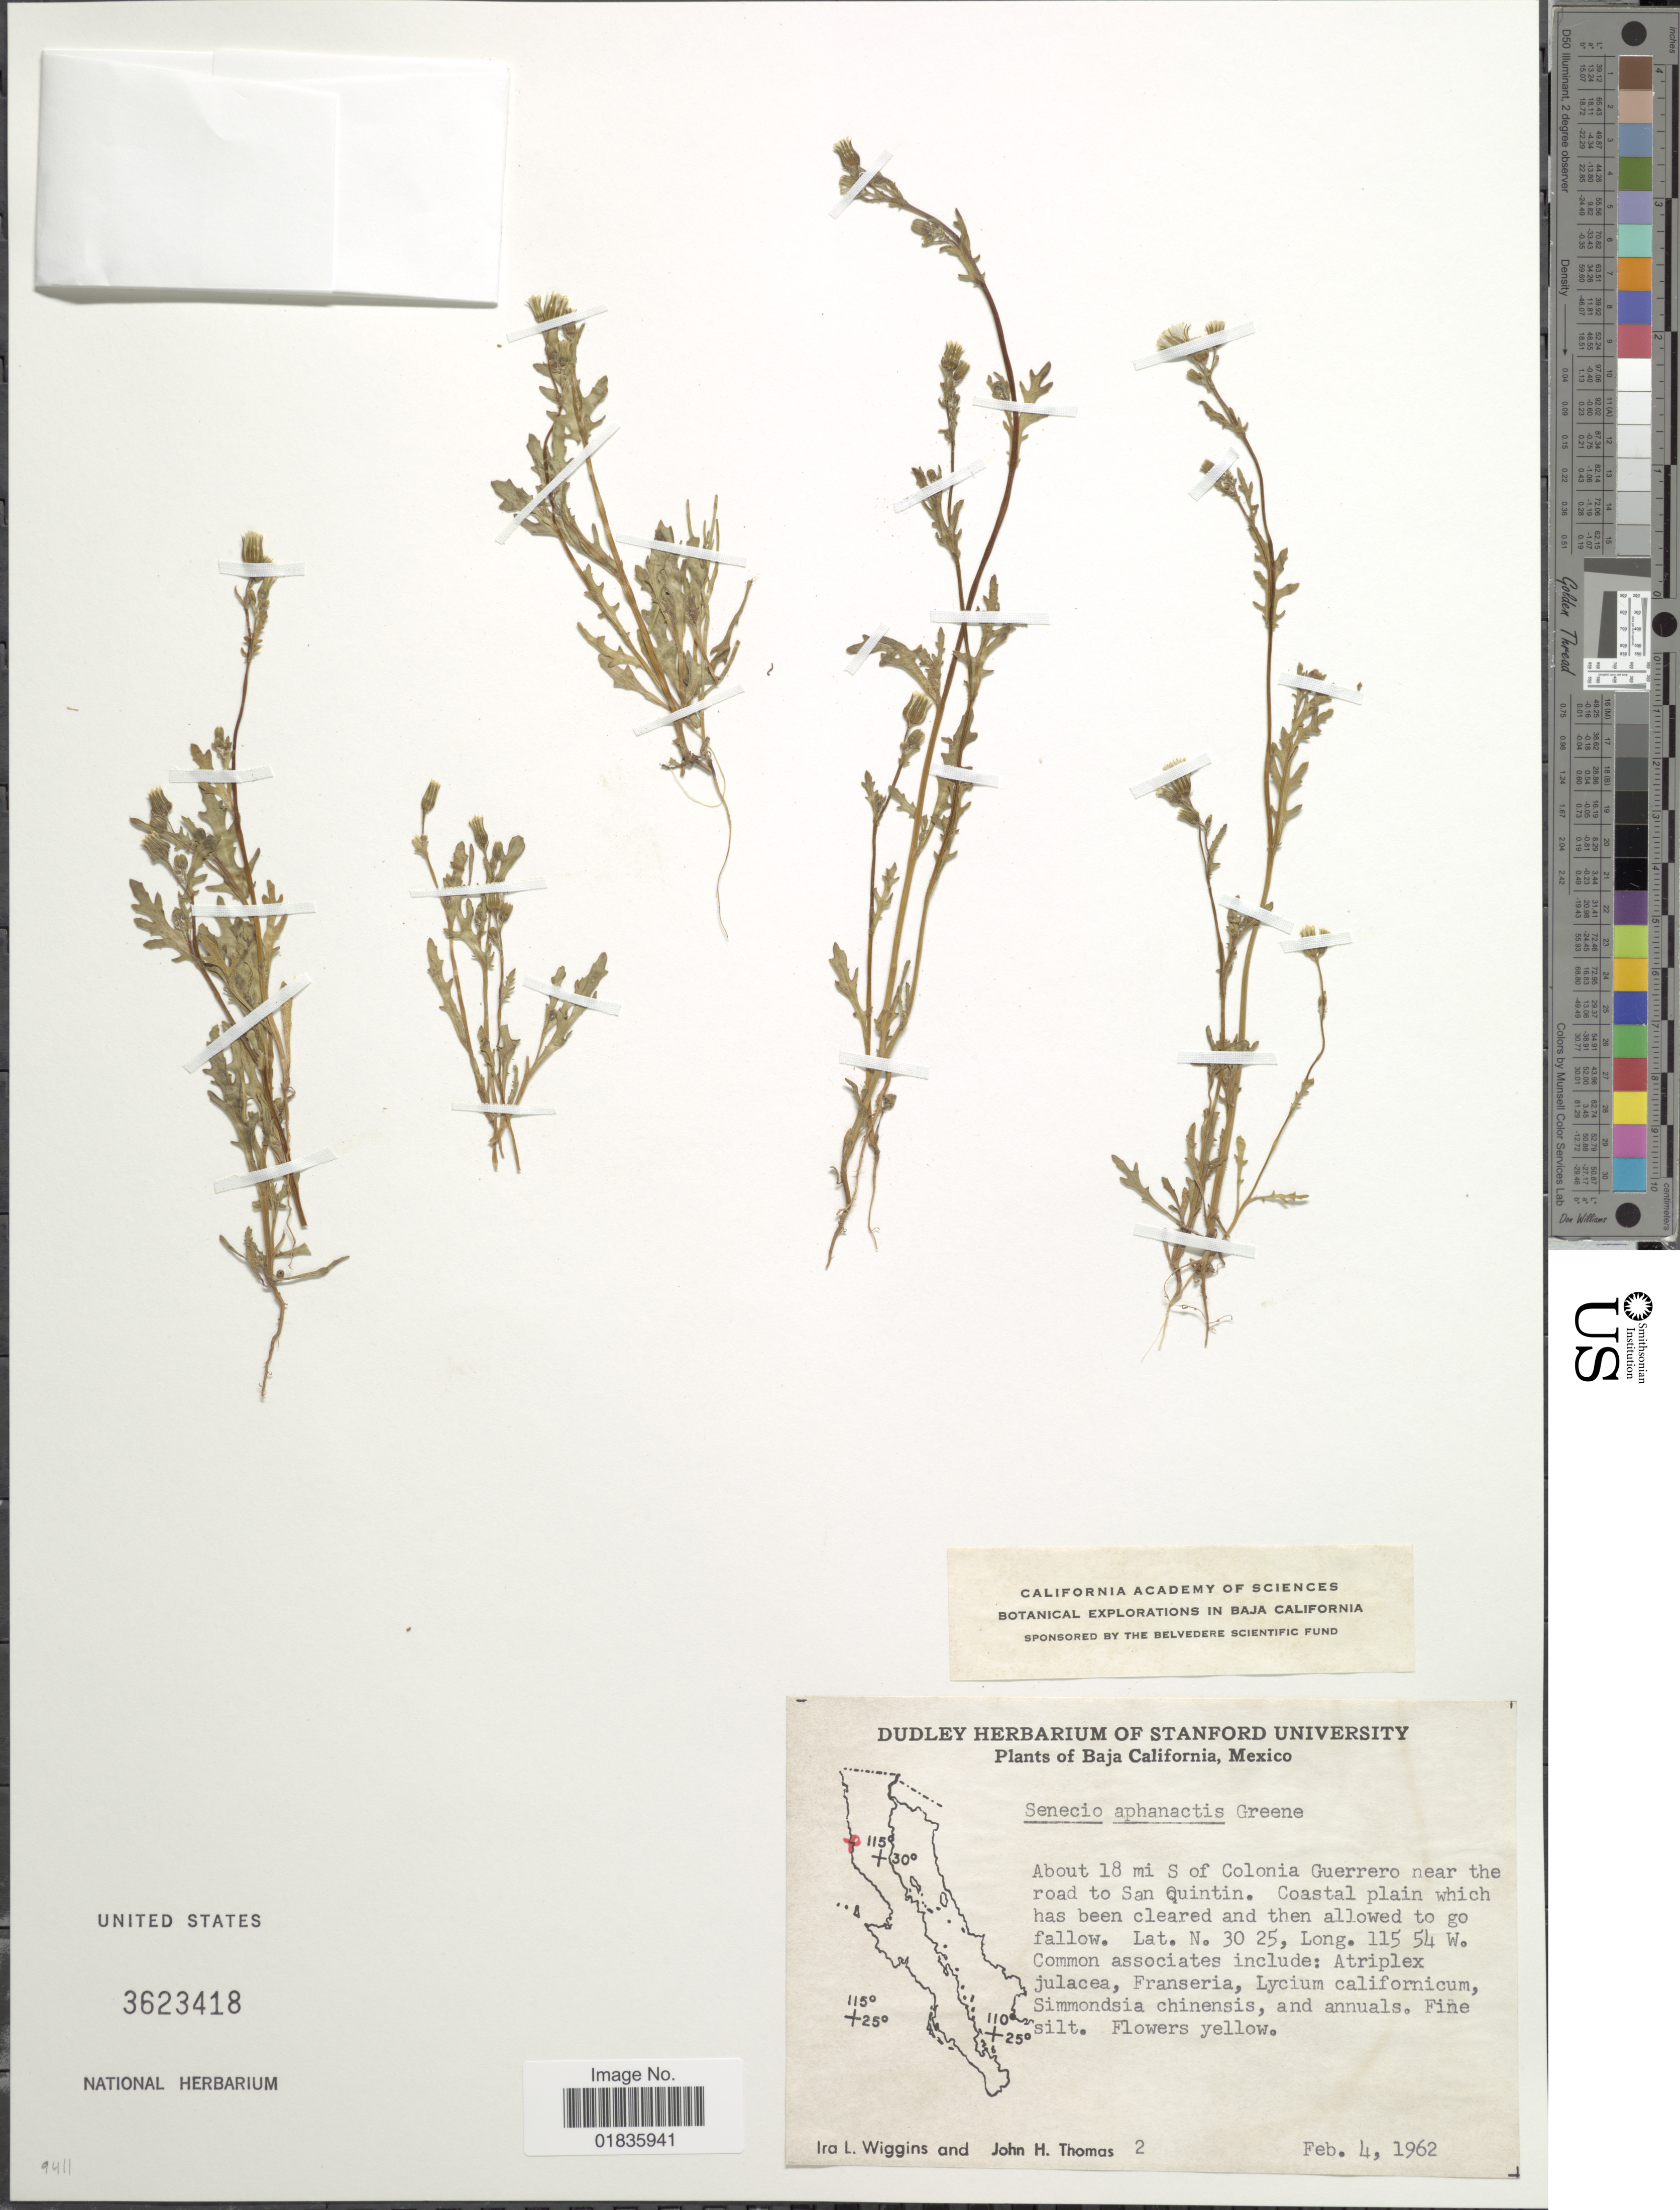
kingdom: Plantae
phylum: Tracheophyta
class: Magnoliopsida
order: Asterales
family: Asteraceae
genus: Senecio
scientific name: Senecio aphanactis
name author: Greene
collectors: I. L. Wiggins & J. H. Thomas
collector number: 2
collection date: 1962-02-04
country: Mexico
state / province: Baja California Norte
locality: About 18 mi S of Colonia Guerrero near the road to San Quintin, coastal plain which has been cleared an then allowed to go fallow.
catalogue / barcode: US 3623418